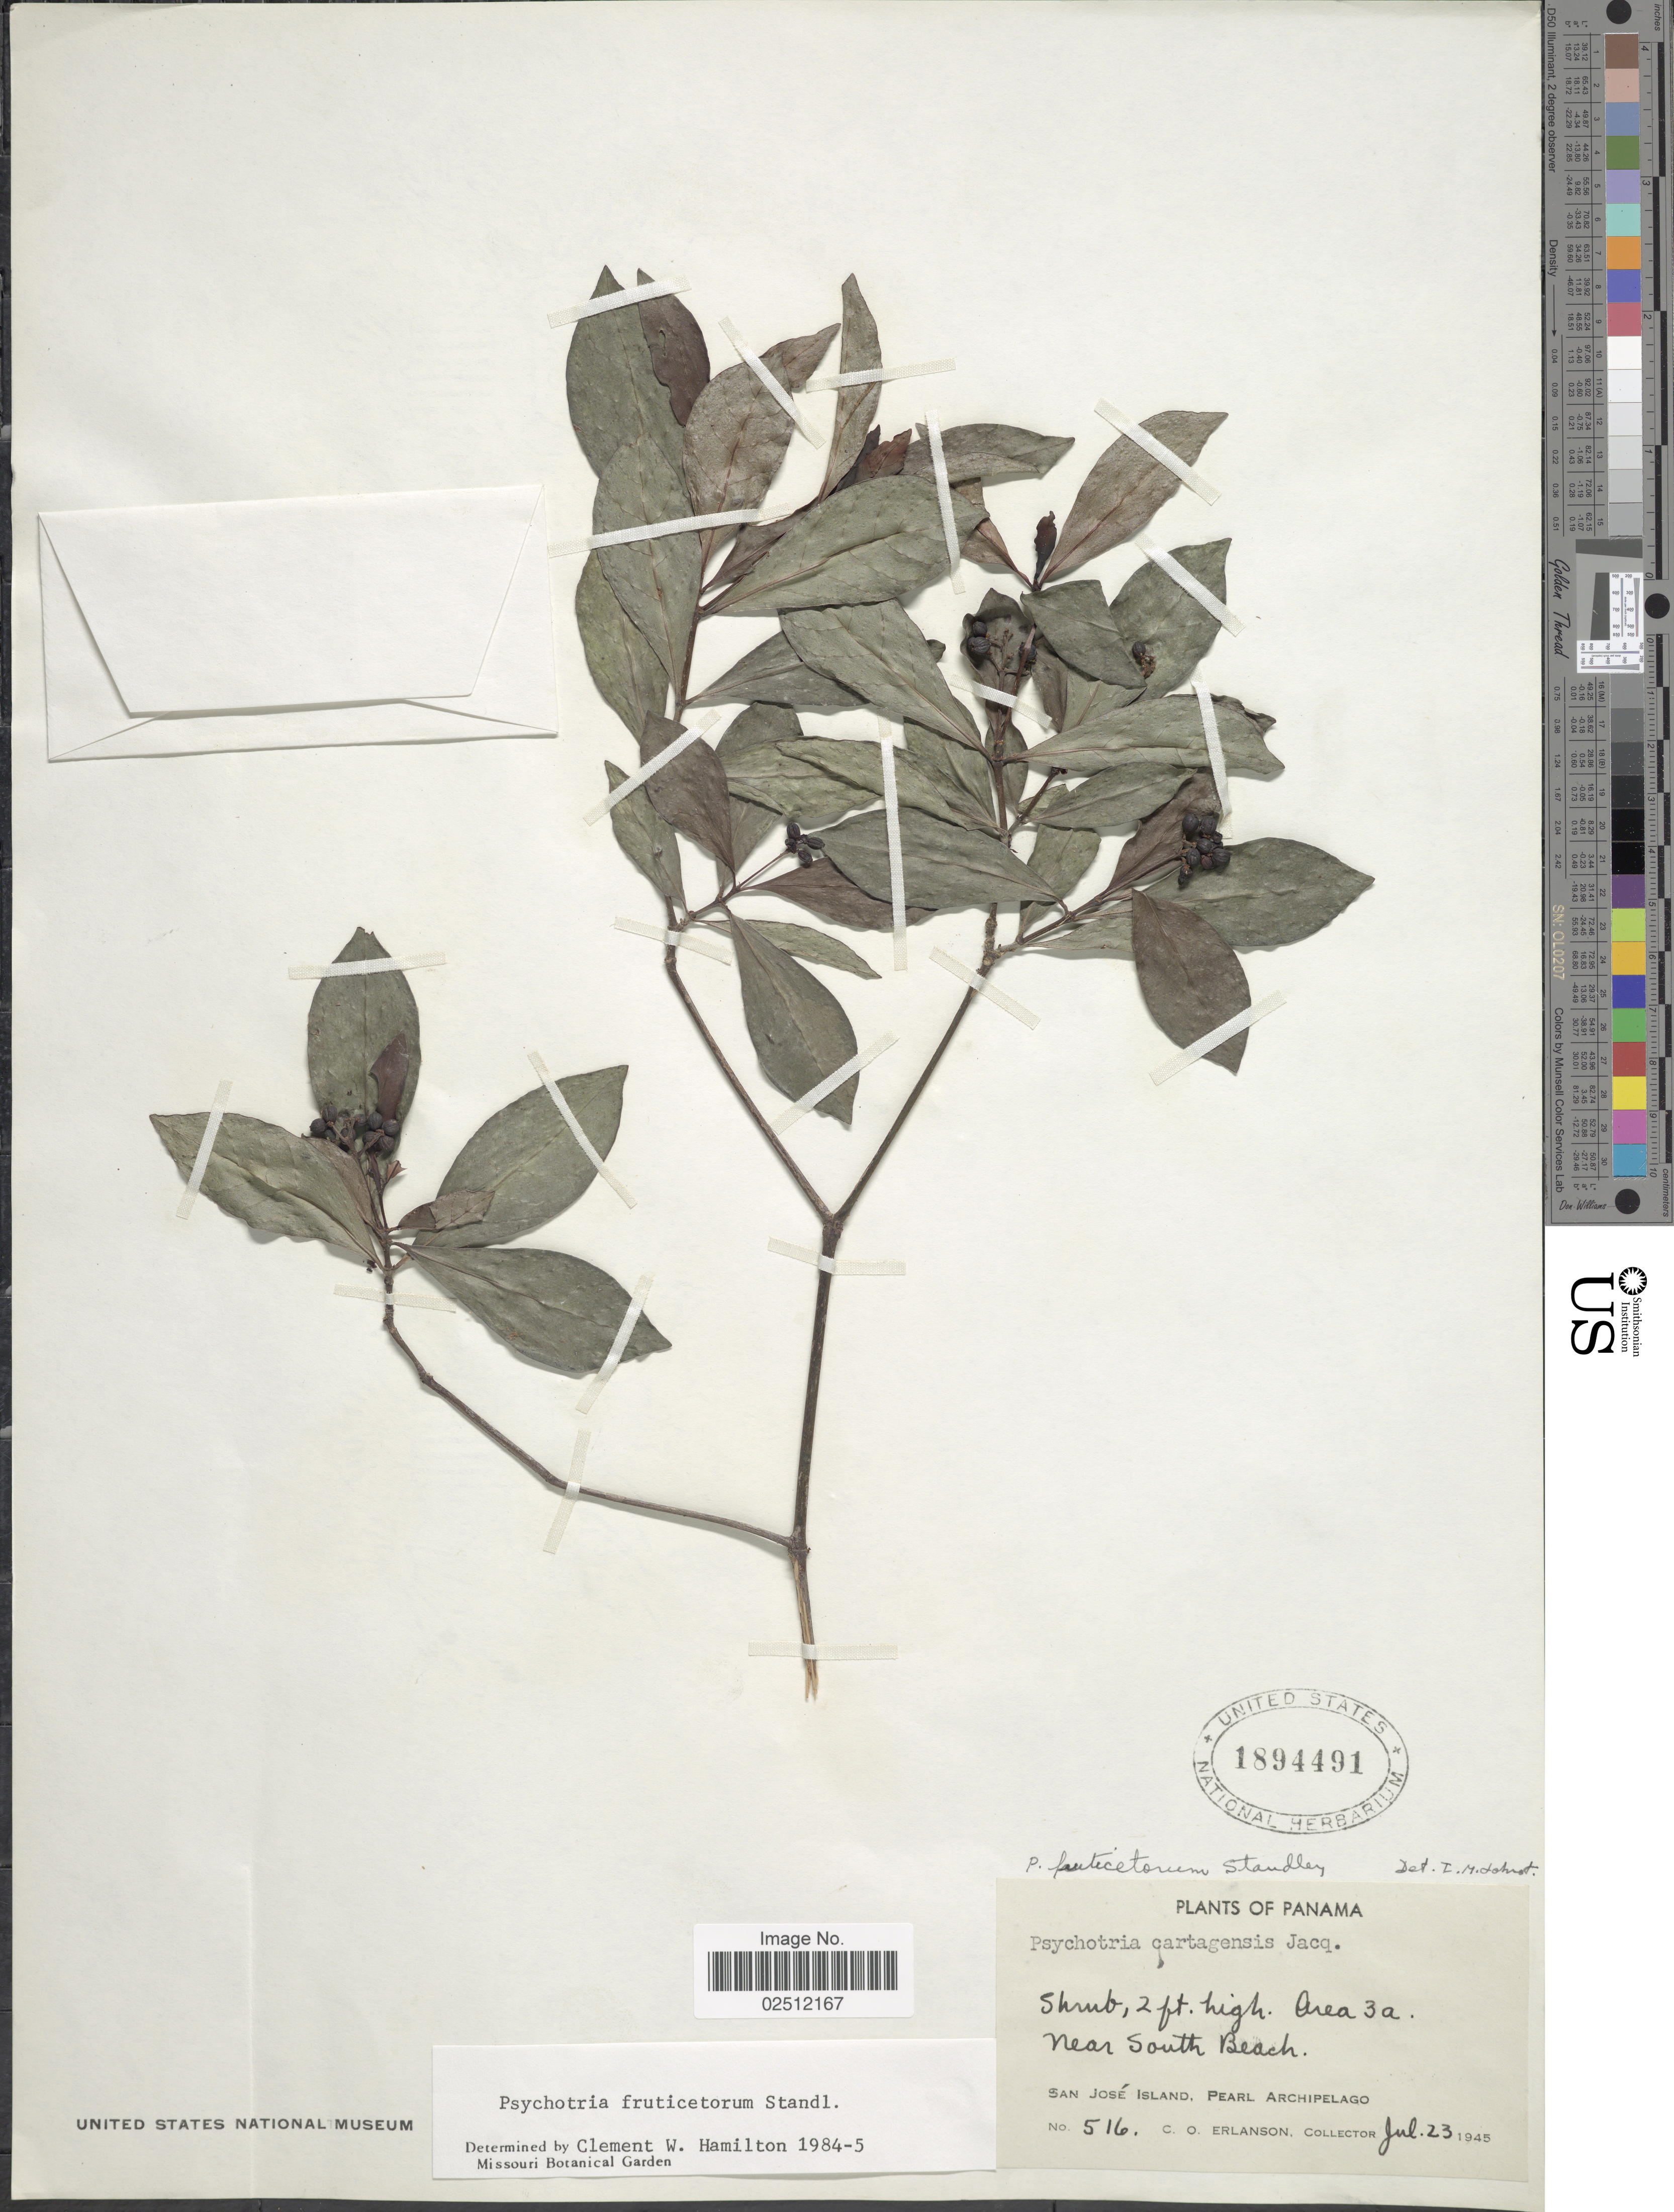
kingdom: Plantae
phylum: Tracheophyta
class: Magnoliopsida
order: Gentianales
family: Rubiaceae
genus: Psychotria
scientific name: Psychotria fruticetorum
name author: Standl.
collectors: C. O. Erlanson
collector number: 516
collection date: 1945-07-23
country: Panama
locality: Near South Beach, San José Island, Pearl Archipelago. Area 3a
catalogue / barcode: US 1894491